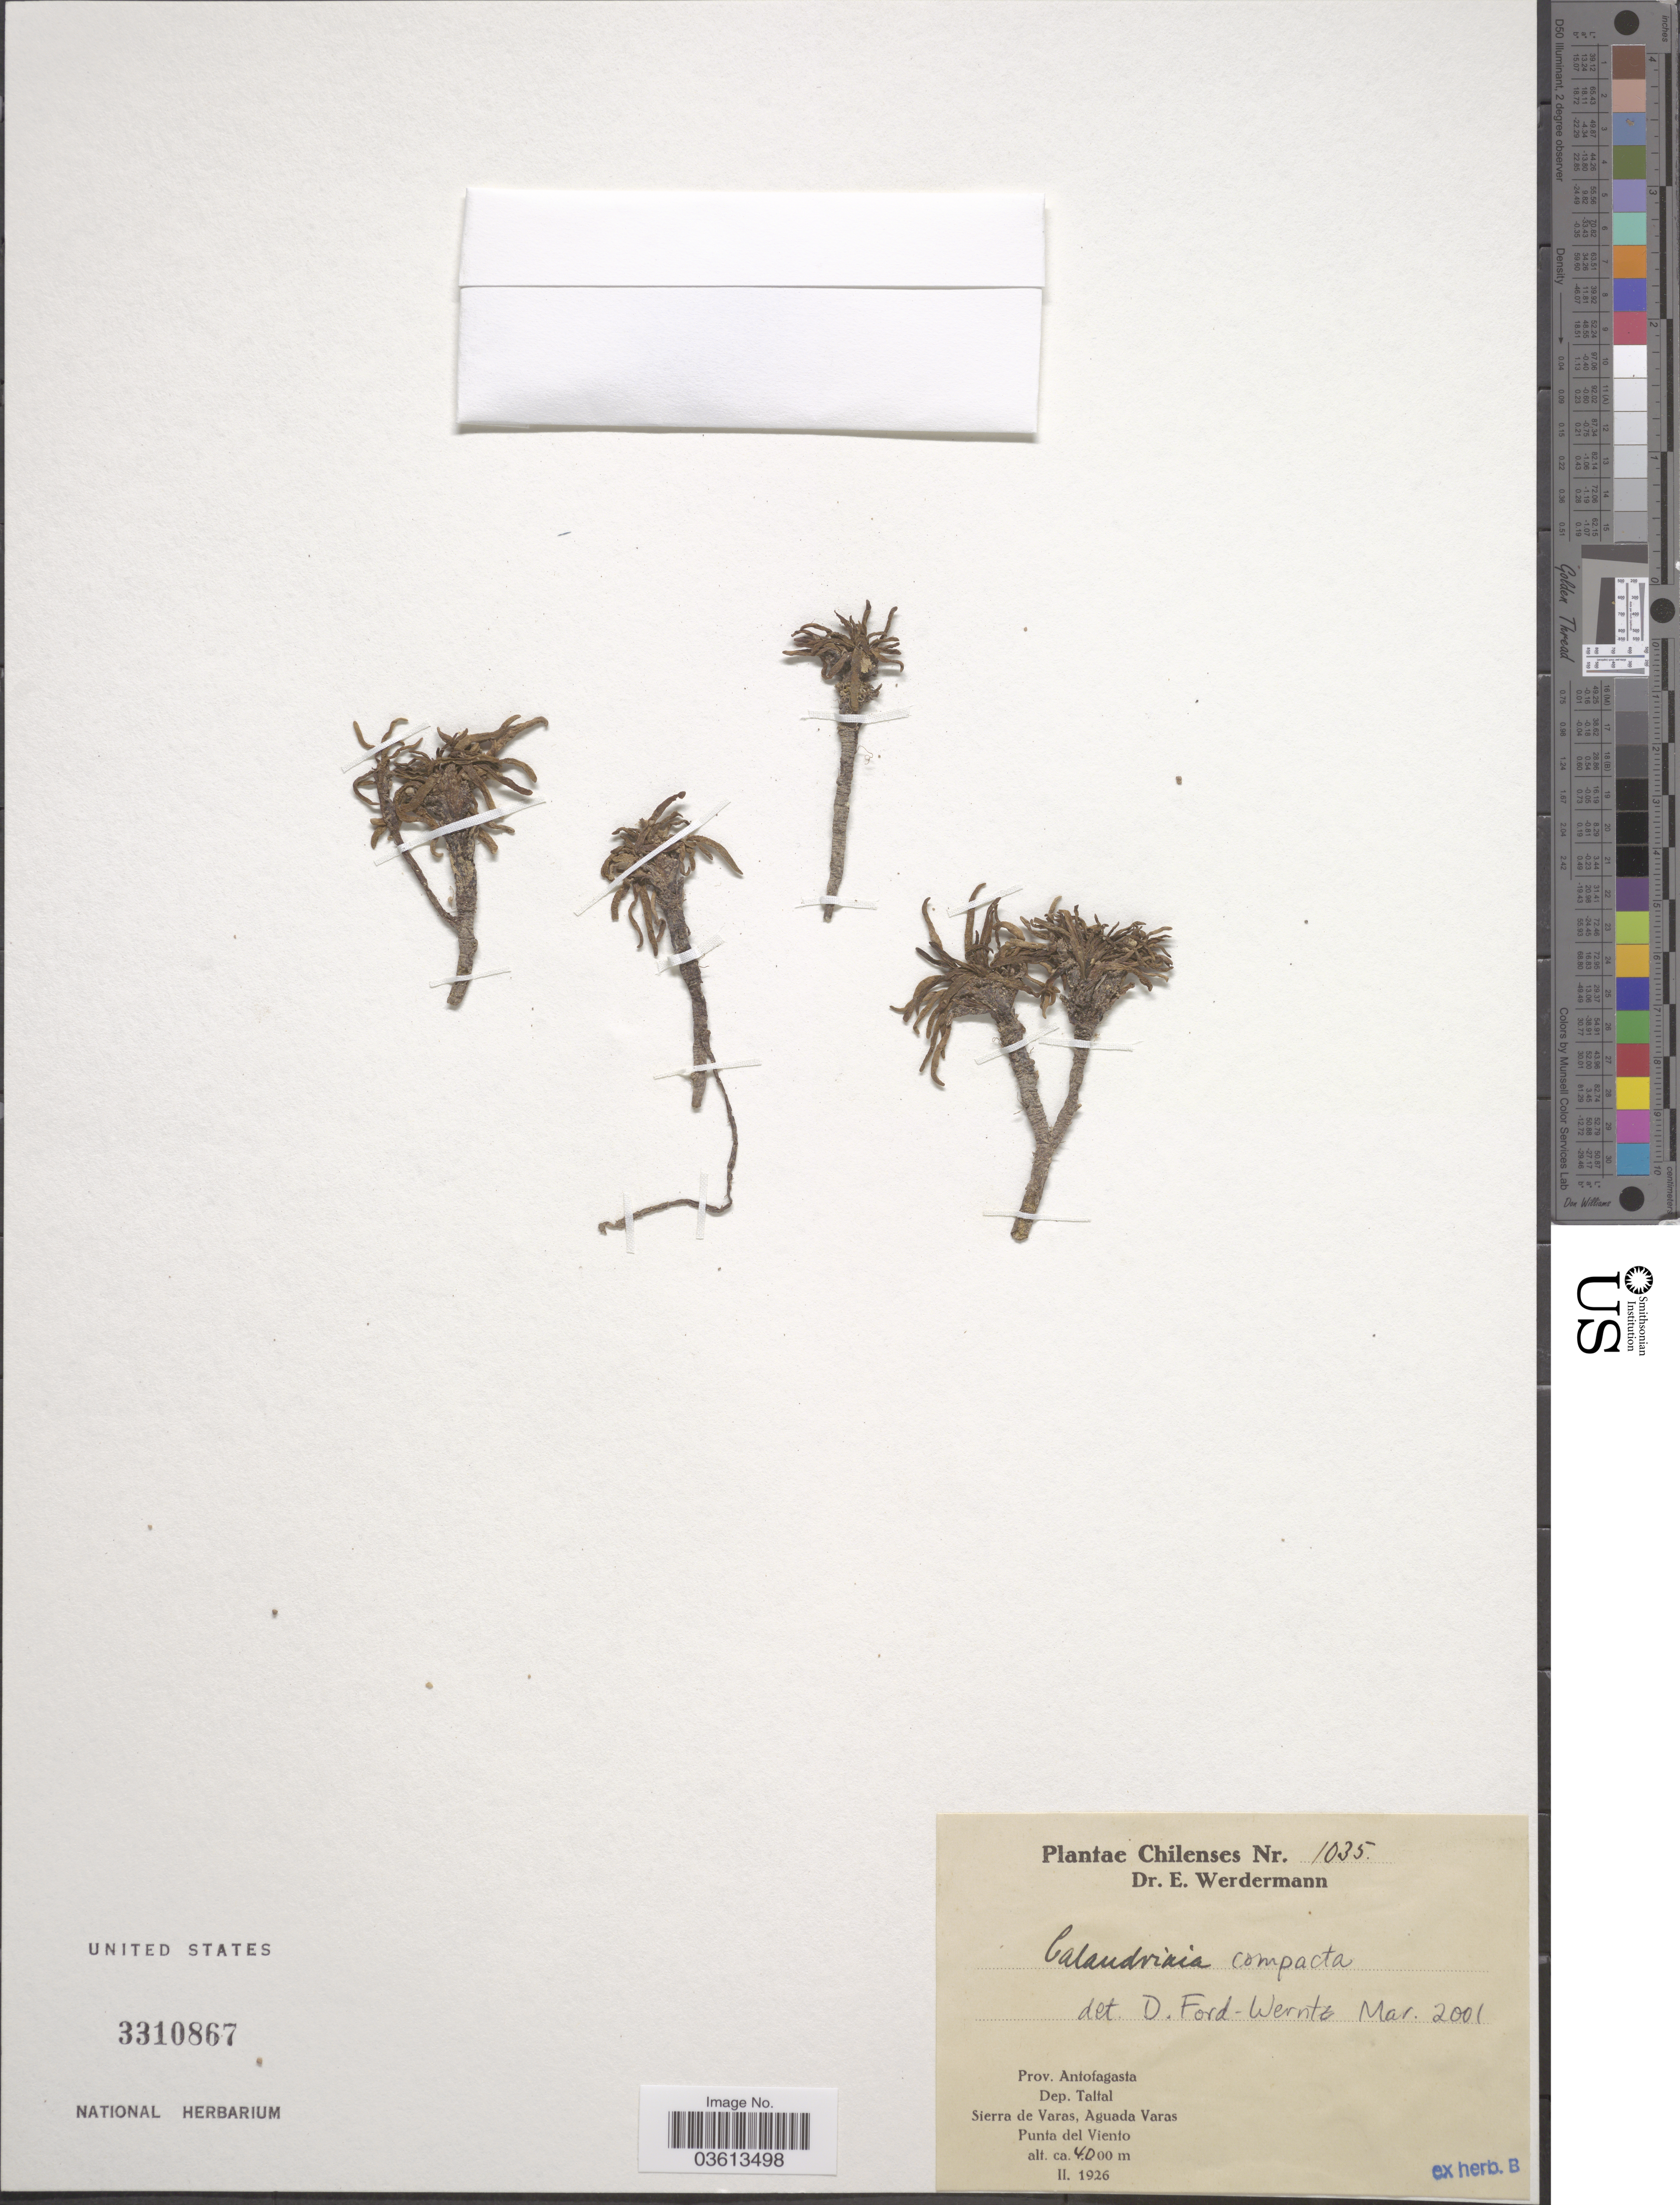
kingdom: Plantae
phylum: Tracheophyta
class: Magnoliopsida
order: Caryophyllales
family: Montiaceae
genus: Calandrinia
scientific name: Calandrinia compacta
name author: Barnéoud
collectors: E. Werdermann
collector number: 1035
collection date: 1926-02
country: Chile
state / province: Antofagasta (II)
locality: Prov. Antofagasta. Dep. Taltal. Sierra de Varas, Aguada Varas. Punta del Viento.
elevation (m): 4000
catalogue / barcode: US 3310867